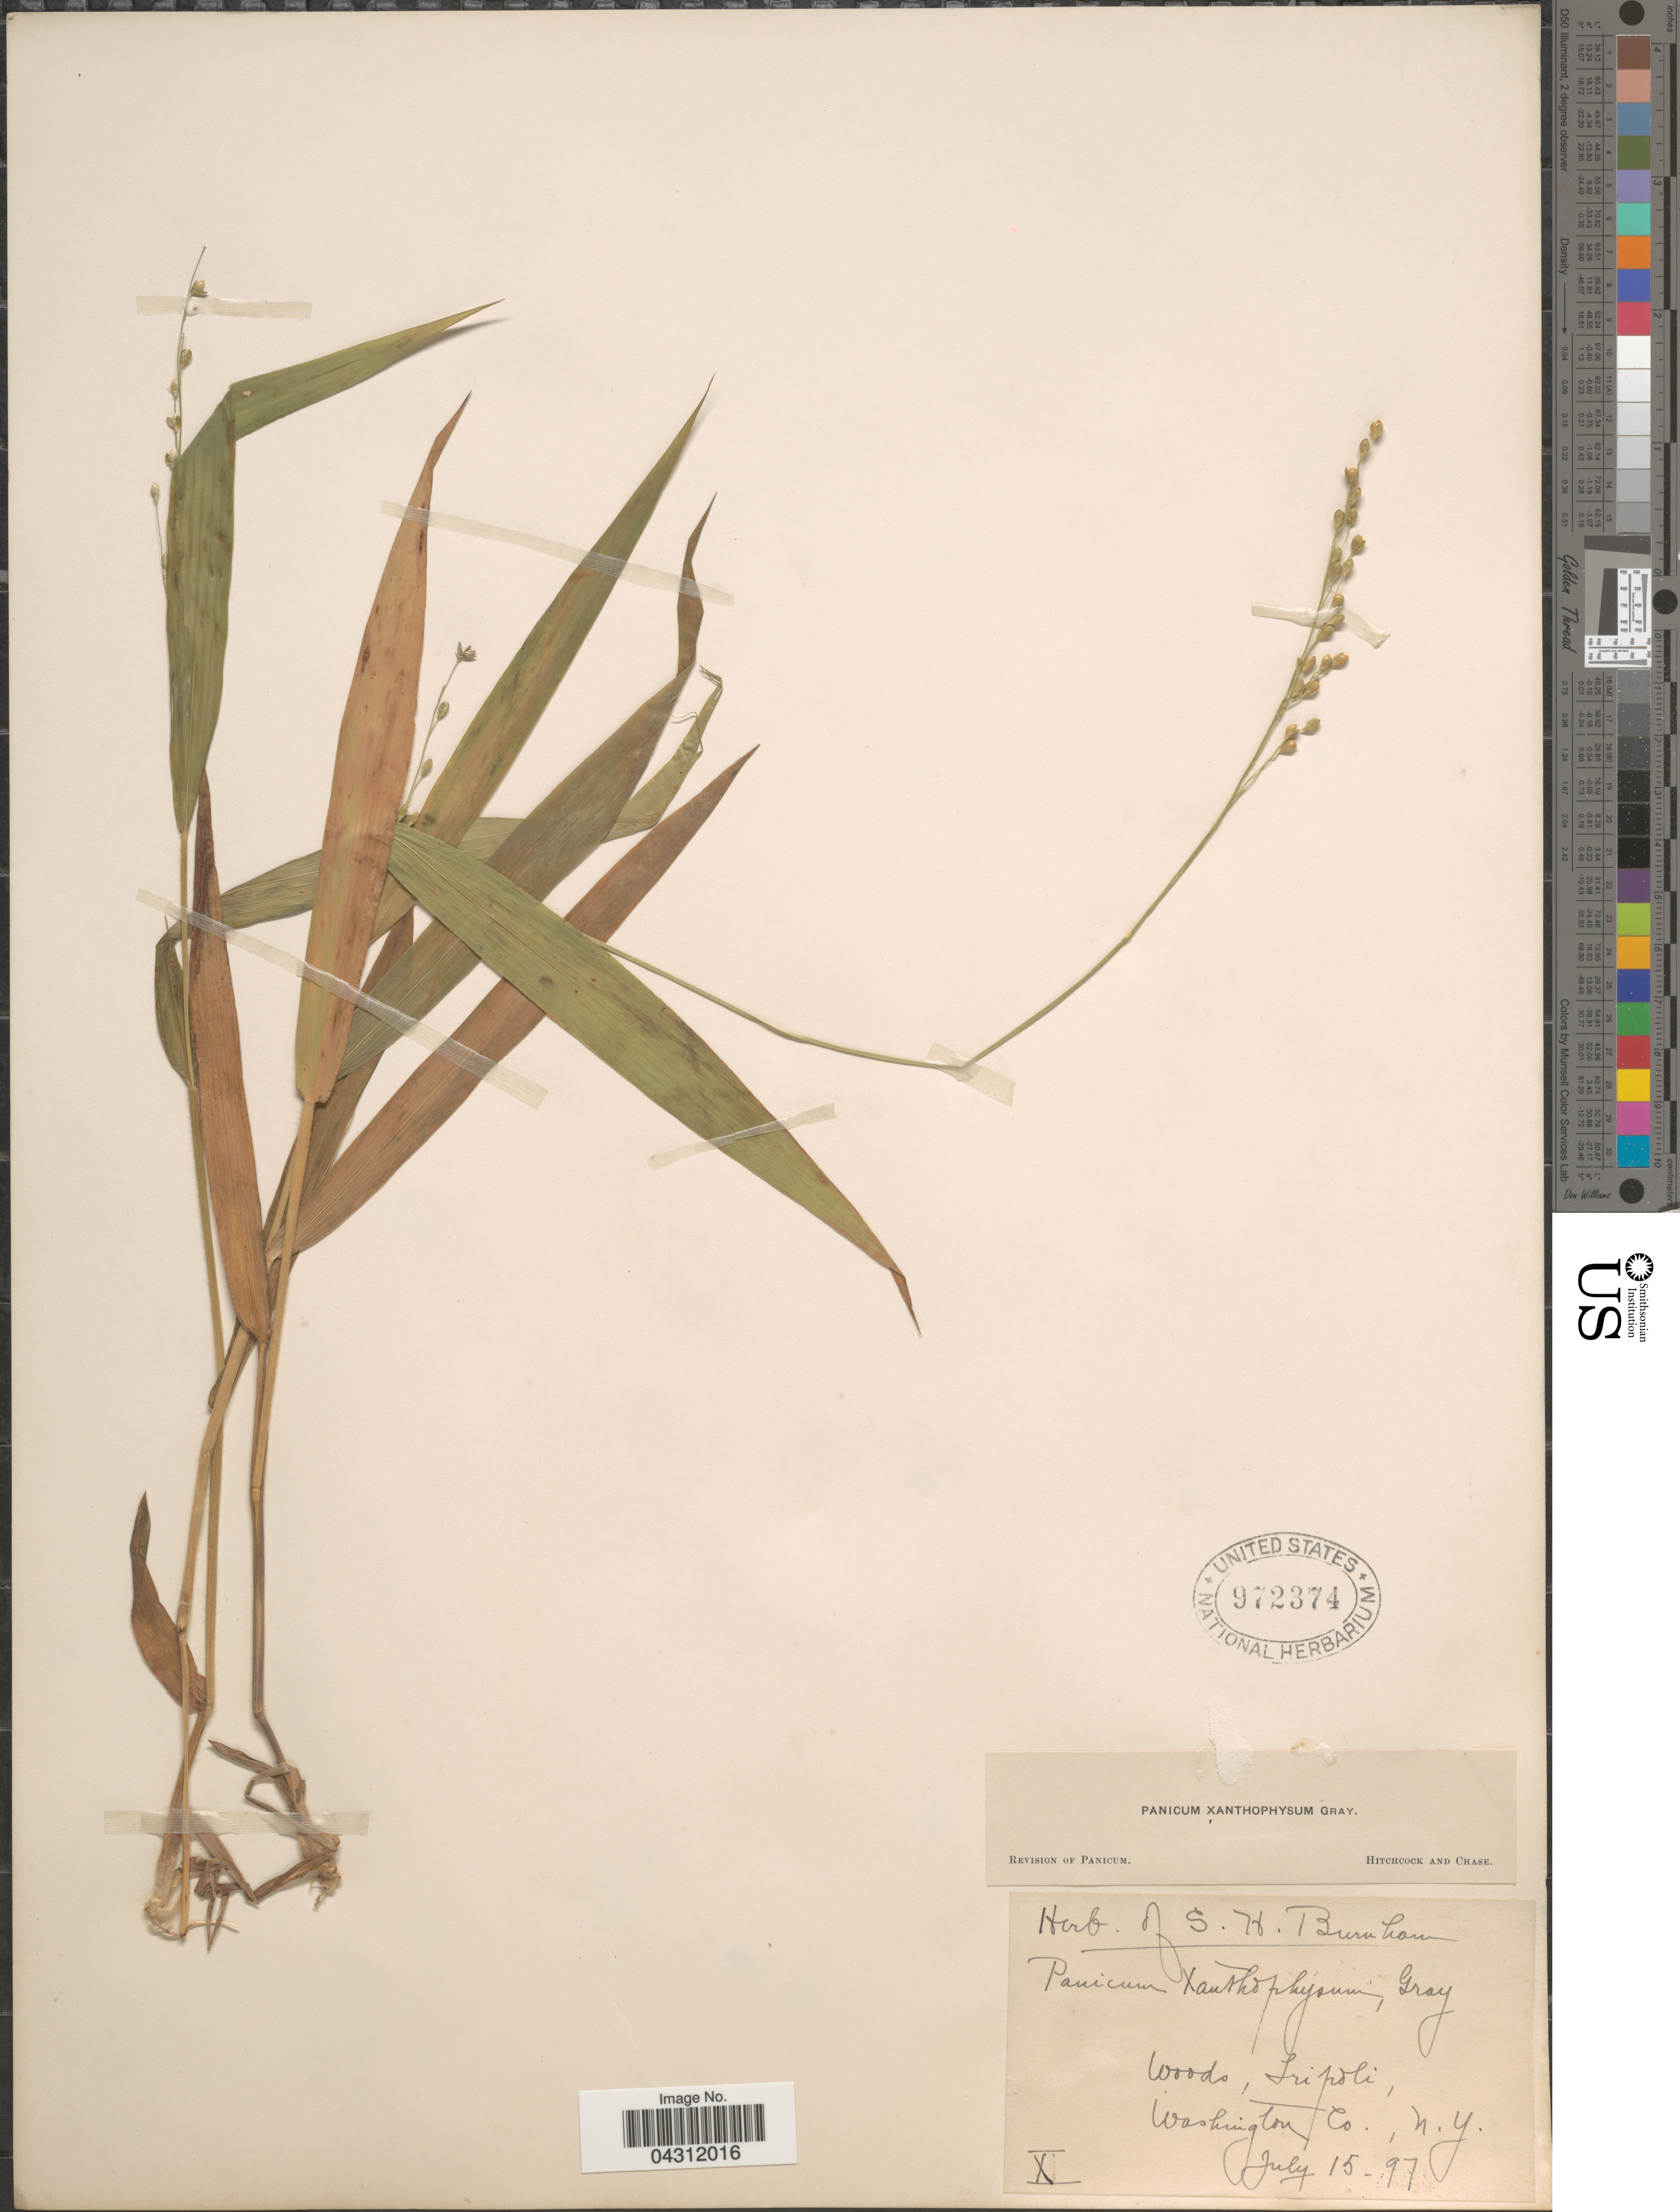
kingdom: Plantae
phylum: Tracheophyta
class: Liliopsida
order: Poales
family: Poaceae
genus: Dichanthelium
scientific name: Dichanthelium xanthophysum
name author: (A. Gray) Freckmann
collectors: ex herb. S.H. Burnham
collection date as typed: Transcribed d/m/y: 15/7/97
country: United States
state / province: New York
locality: Woods, Tripoly, Washington Co.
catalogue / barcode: US 972374